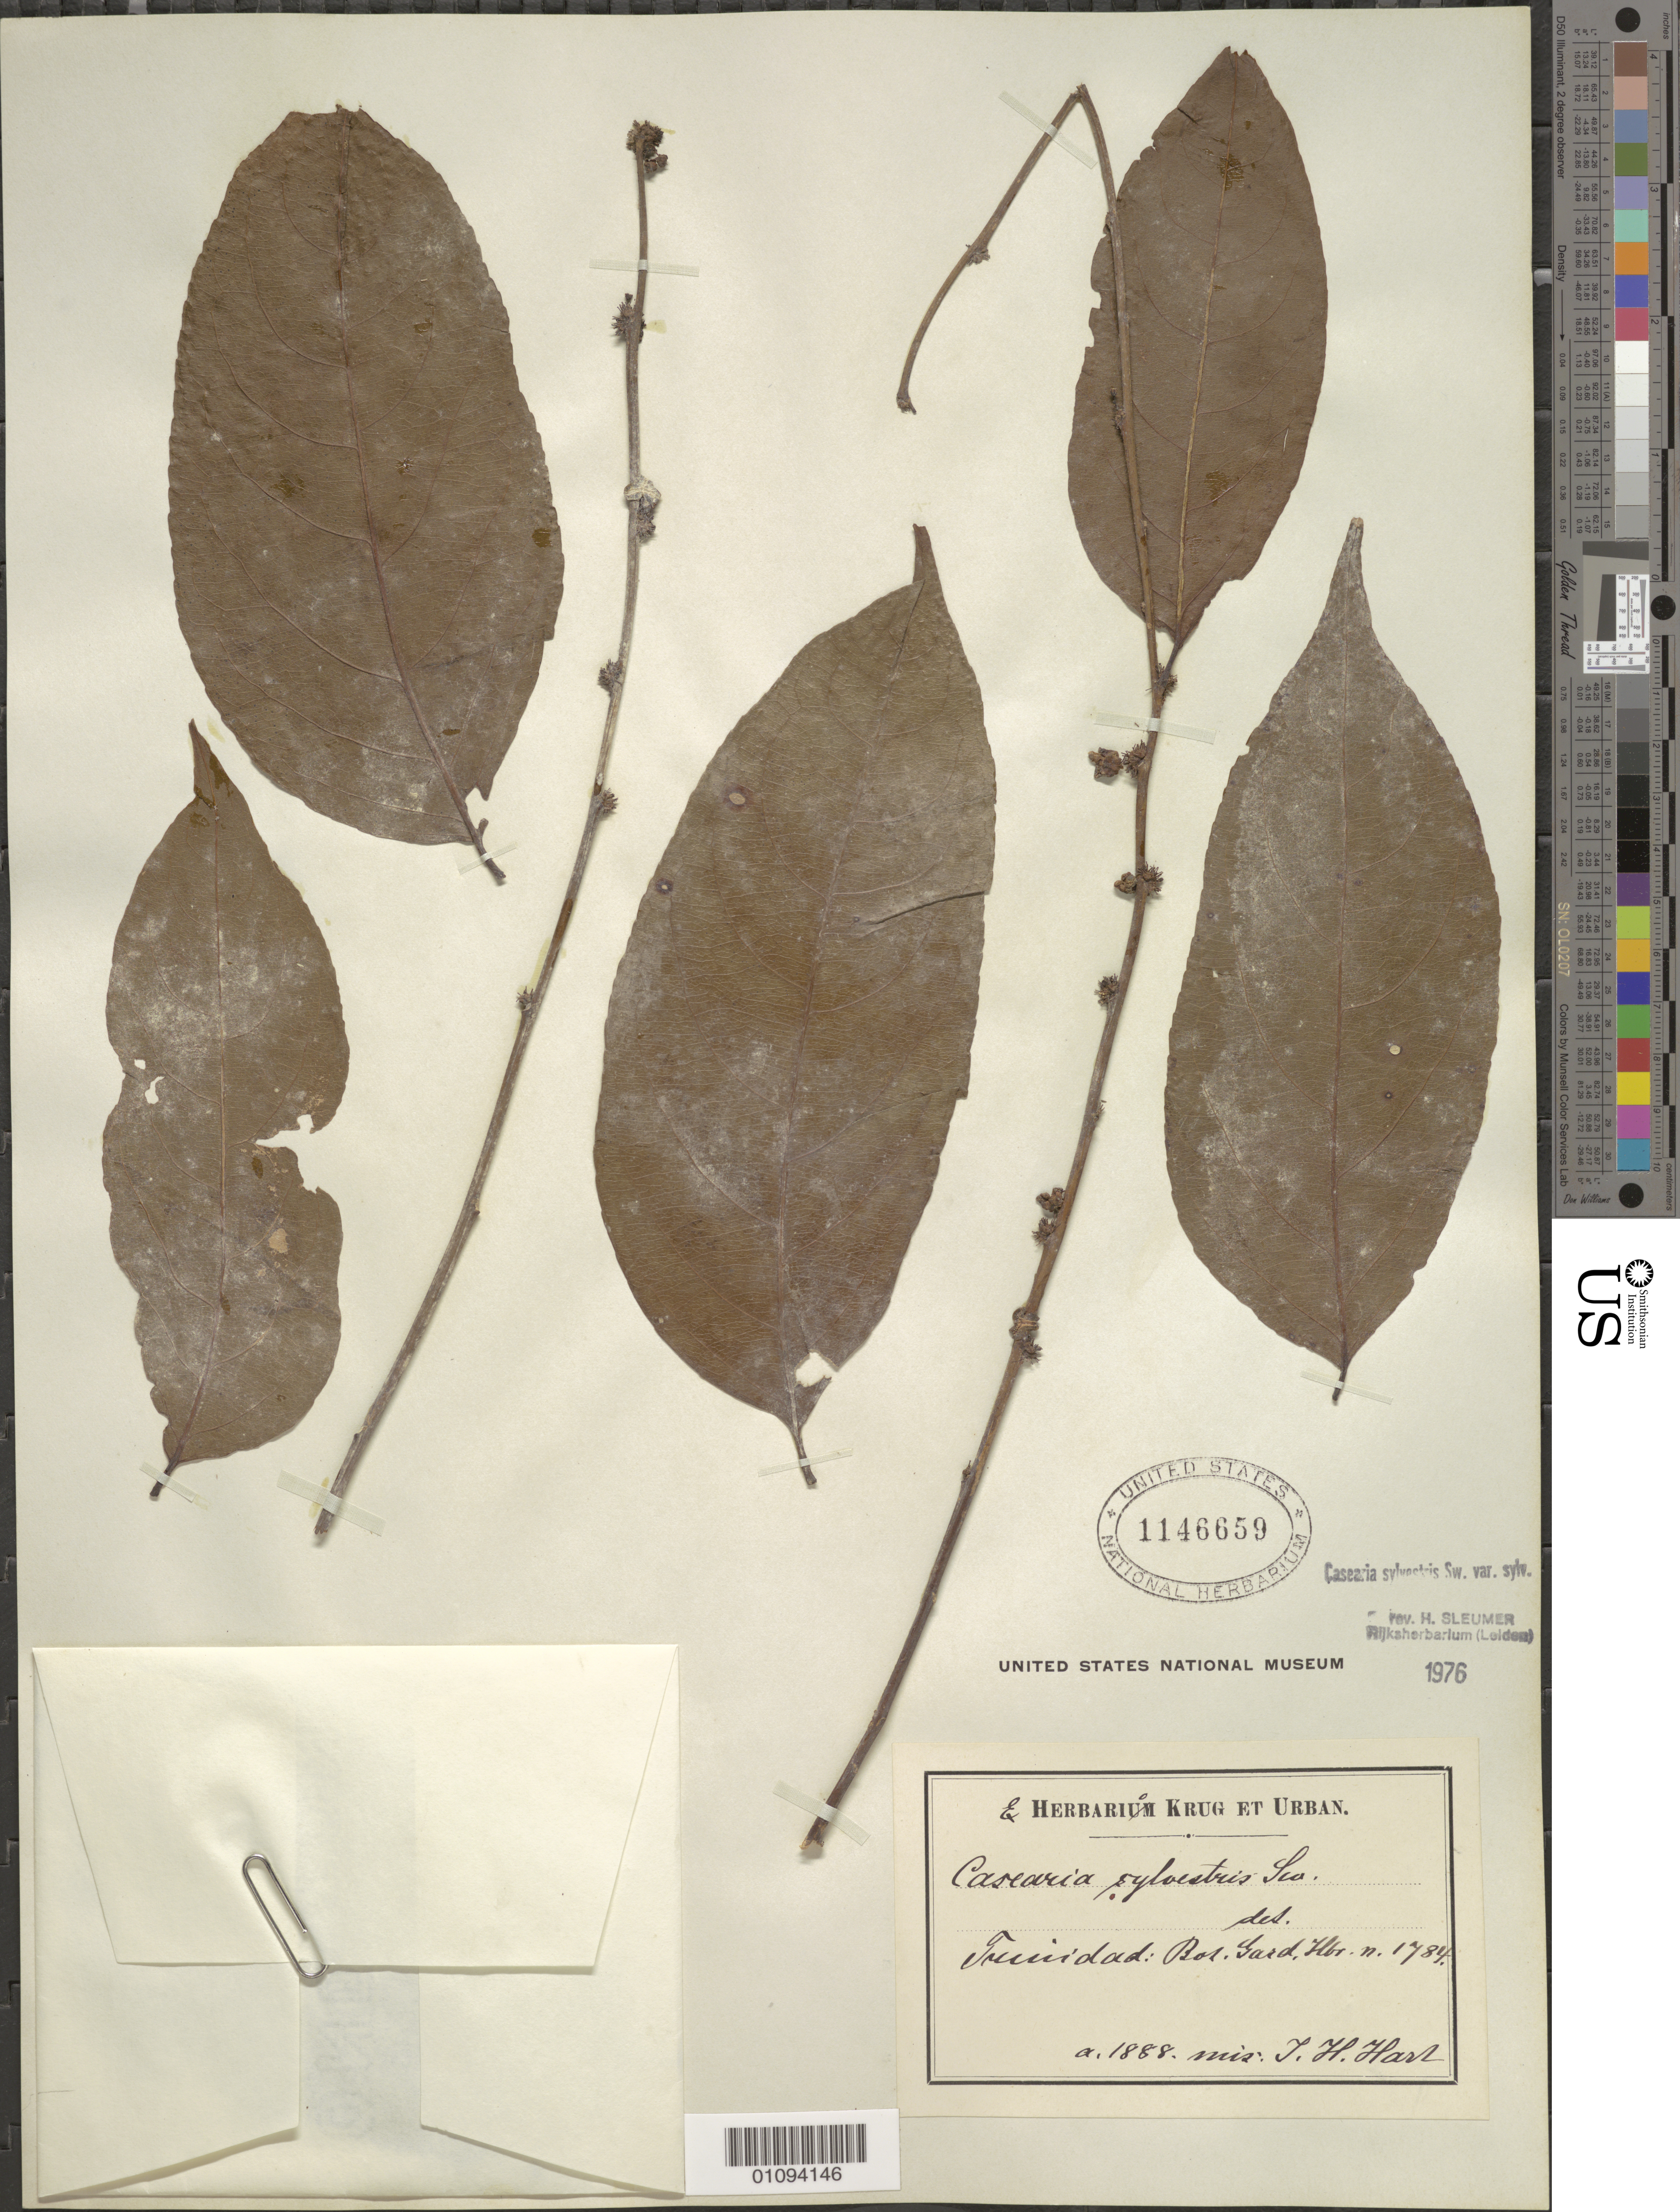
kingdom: Plantae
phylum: Tracheophyta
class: Magnoliopsida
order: Malpighiales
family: Salicaceae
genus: Casearia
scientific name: Casearia sylvestris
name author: Sw.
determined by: Sleumer, H. O.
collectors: C. W. L. Krug & I. Urban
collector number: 1784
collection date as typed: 1888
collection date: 1888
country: Trinidad and Tobago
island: Trinidad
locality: Botanic Garden Herbarium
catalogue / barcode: US 1146659